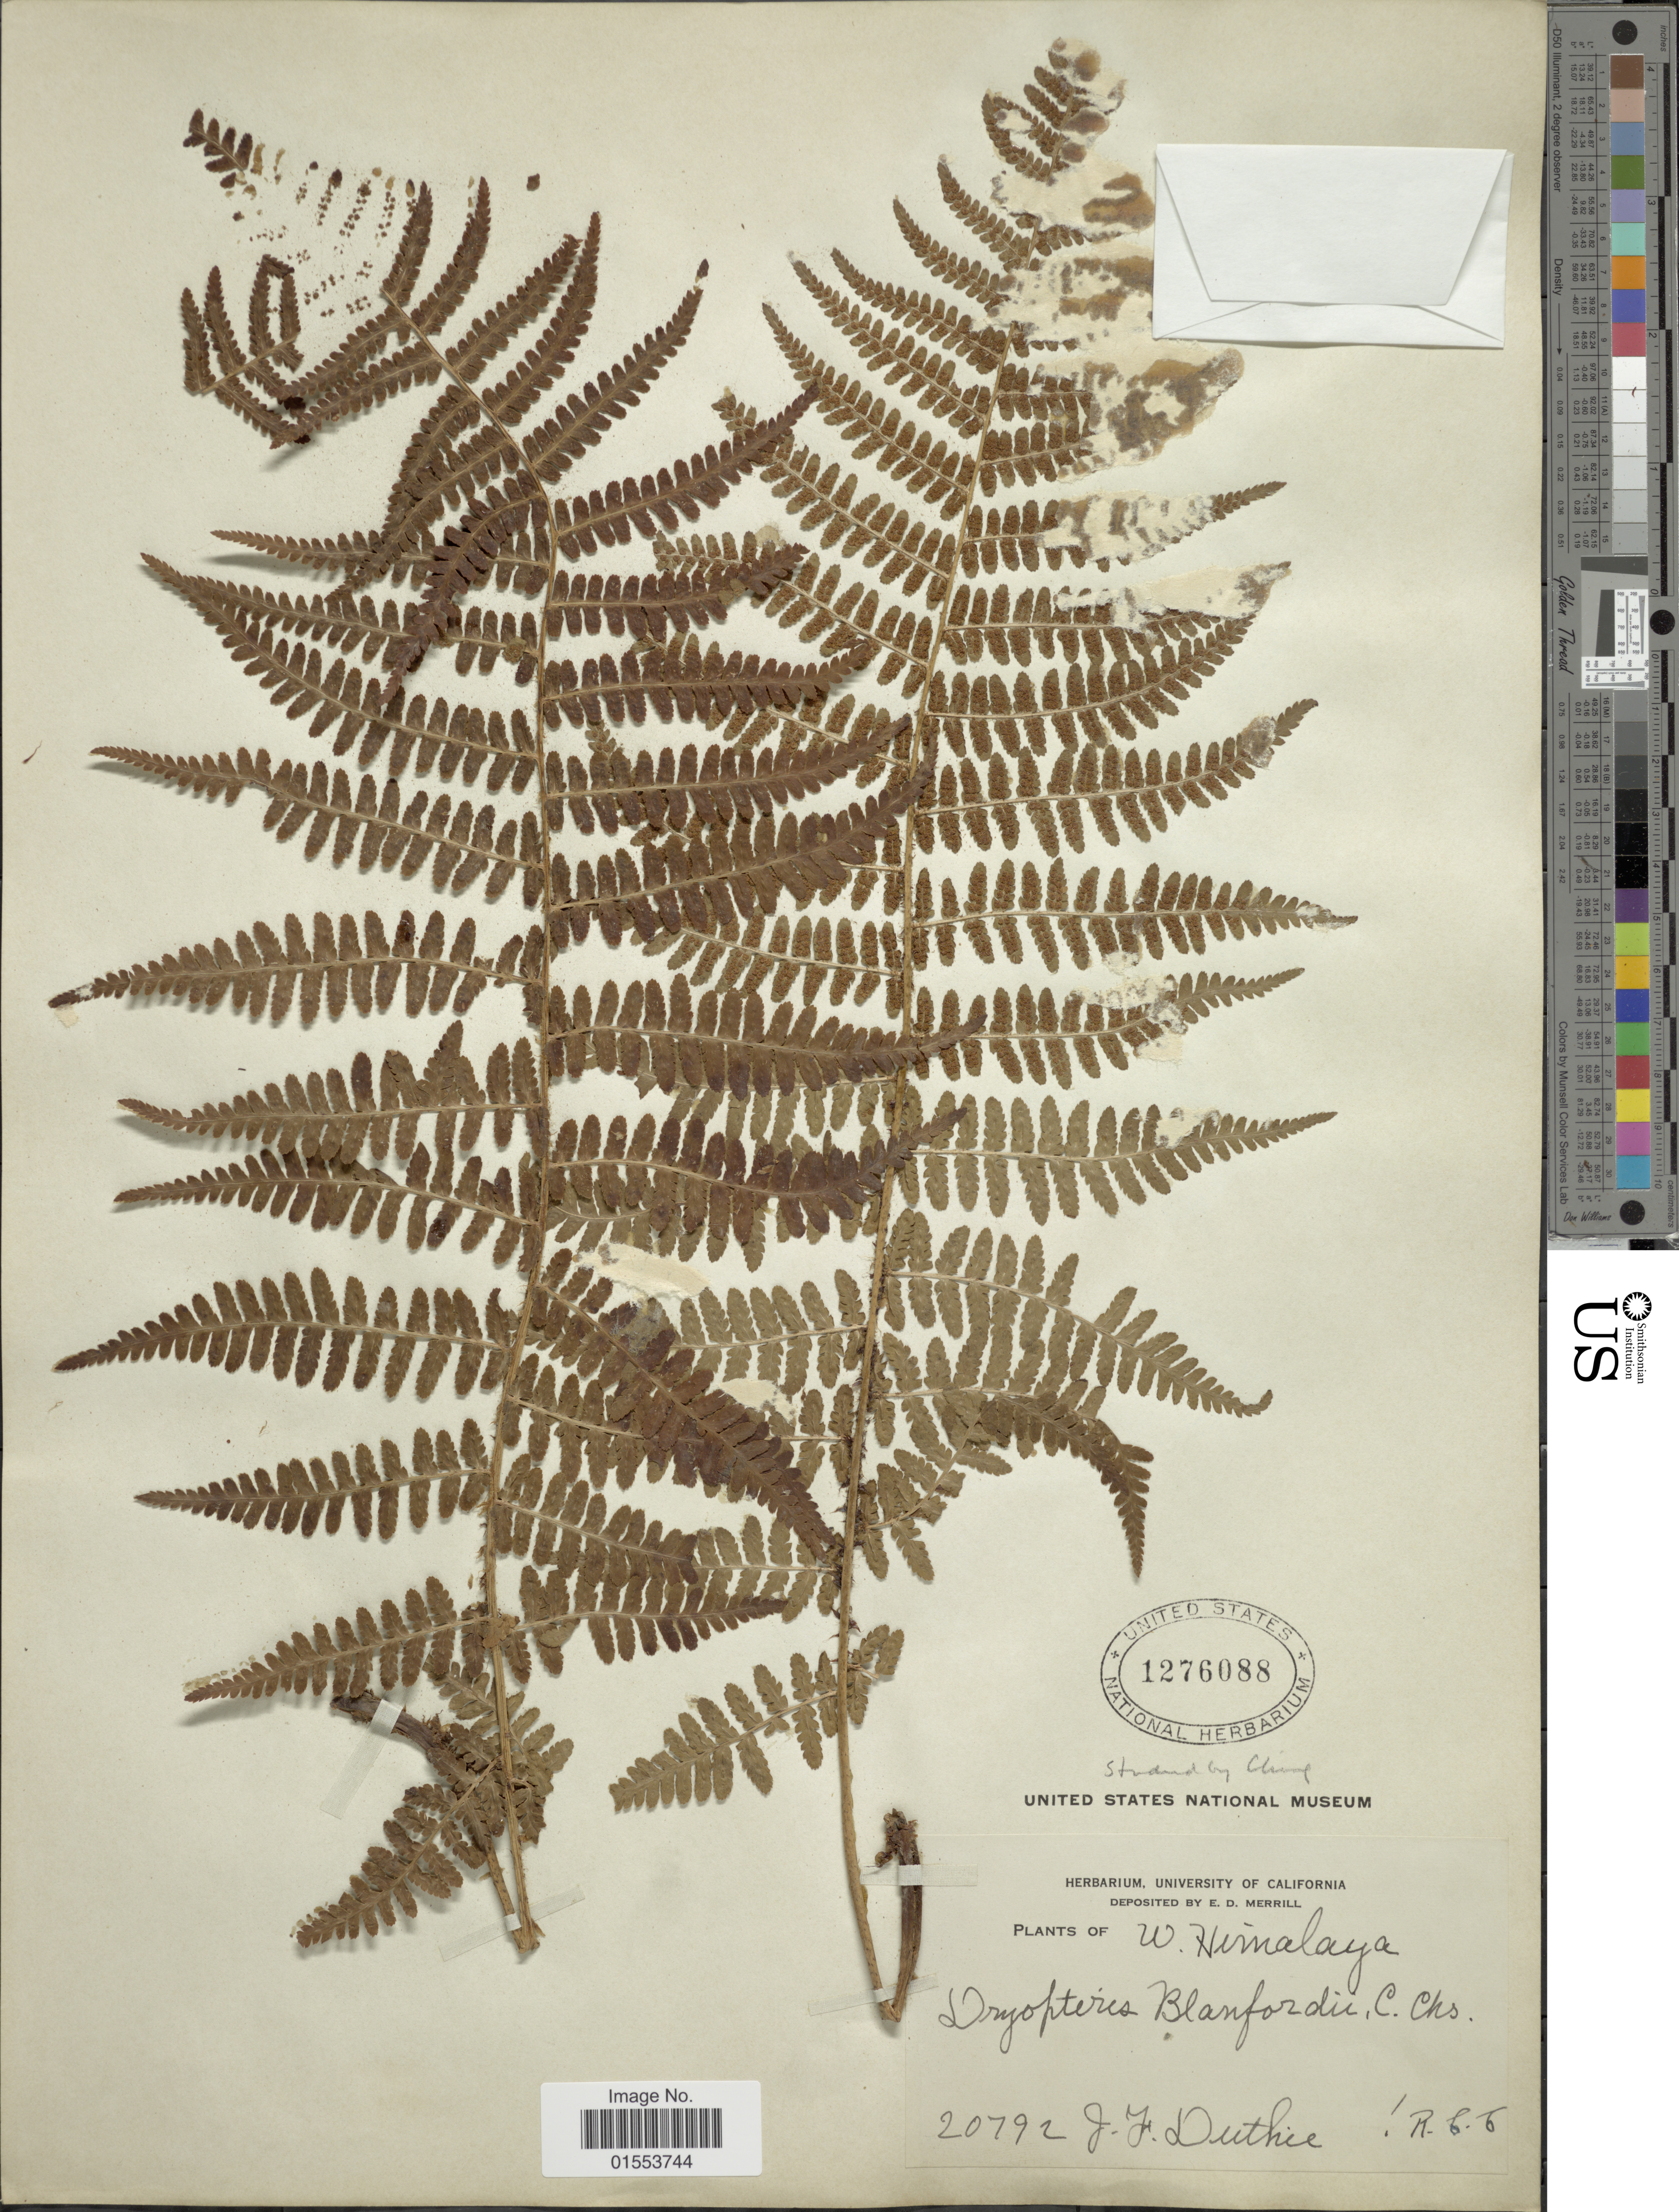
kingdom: Plantae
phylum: Tracheophyta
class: Polypodiopsida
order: Polypodiales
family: Dryopteridaceae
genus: Dryopteris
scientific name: Dryopteris blanfordii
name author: (C. Hope) C. Chr.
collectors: J. F. Duthie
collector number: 20792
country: India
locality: W. Himalaya.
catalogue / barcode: US 1276088